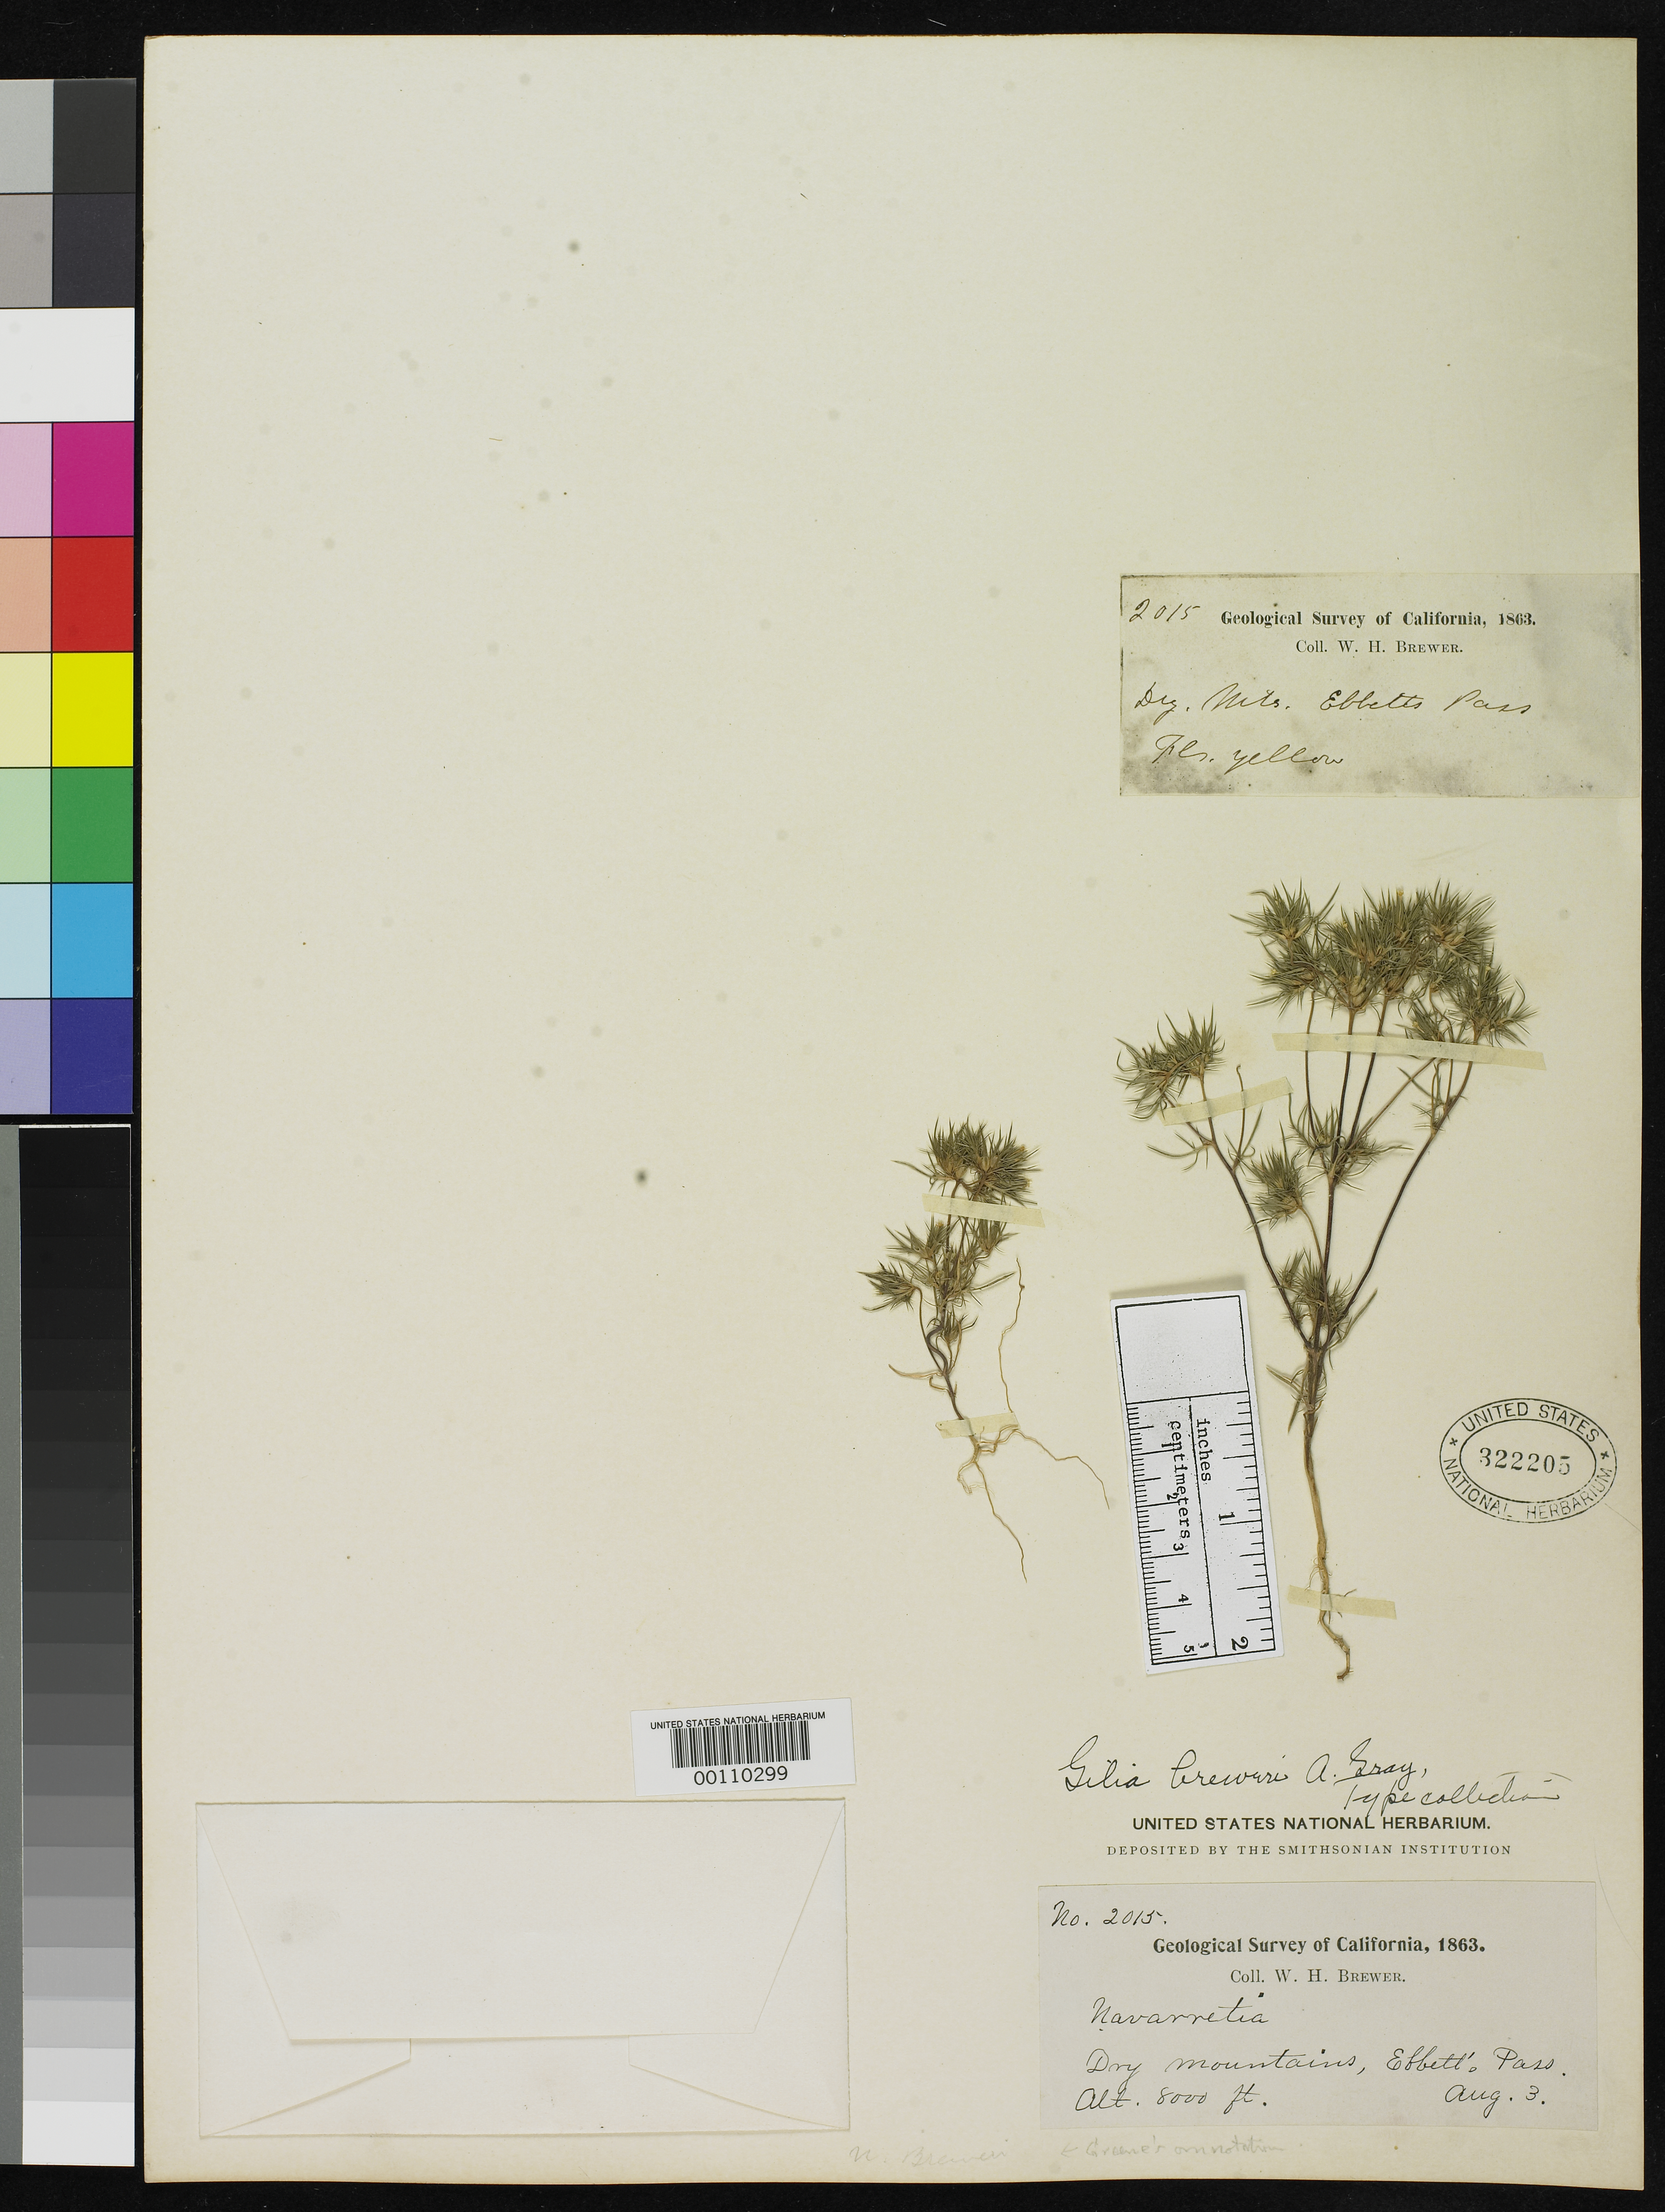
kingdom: Plantae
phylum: Tracheophyta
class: Magnoliopsida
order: Ericales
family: Polemoniaceae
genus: Gilia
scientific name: Gilia breweri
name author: A. Gray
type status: Isosyntype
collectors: W. H. Brewer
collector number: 2015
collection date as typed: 03 Aug 1863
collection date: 1863-08-03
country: United States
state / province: California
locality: Sierra Nevada, Ebbett's Pass.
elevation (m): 2438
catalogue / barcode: US 322205